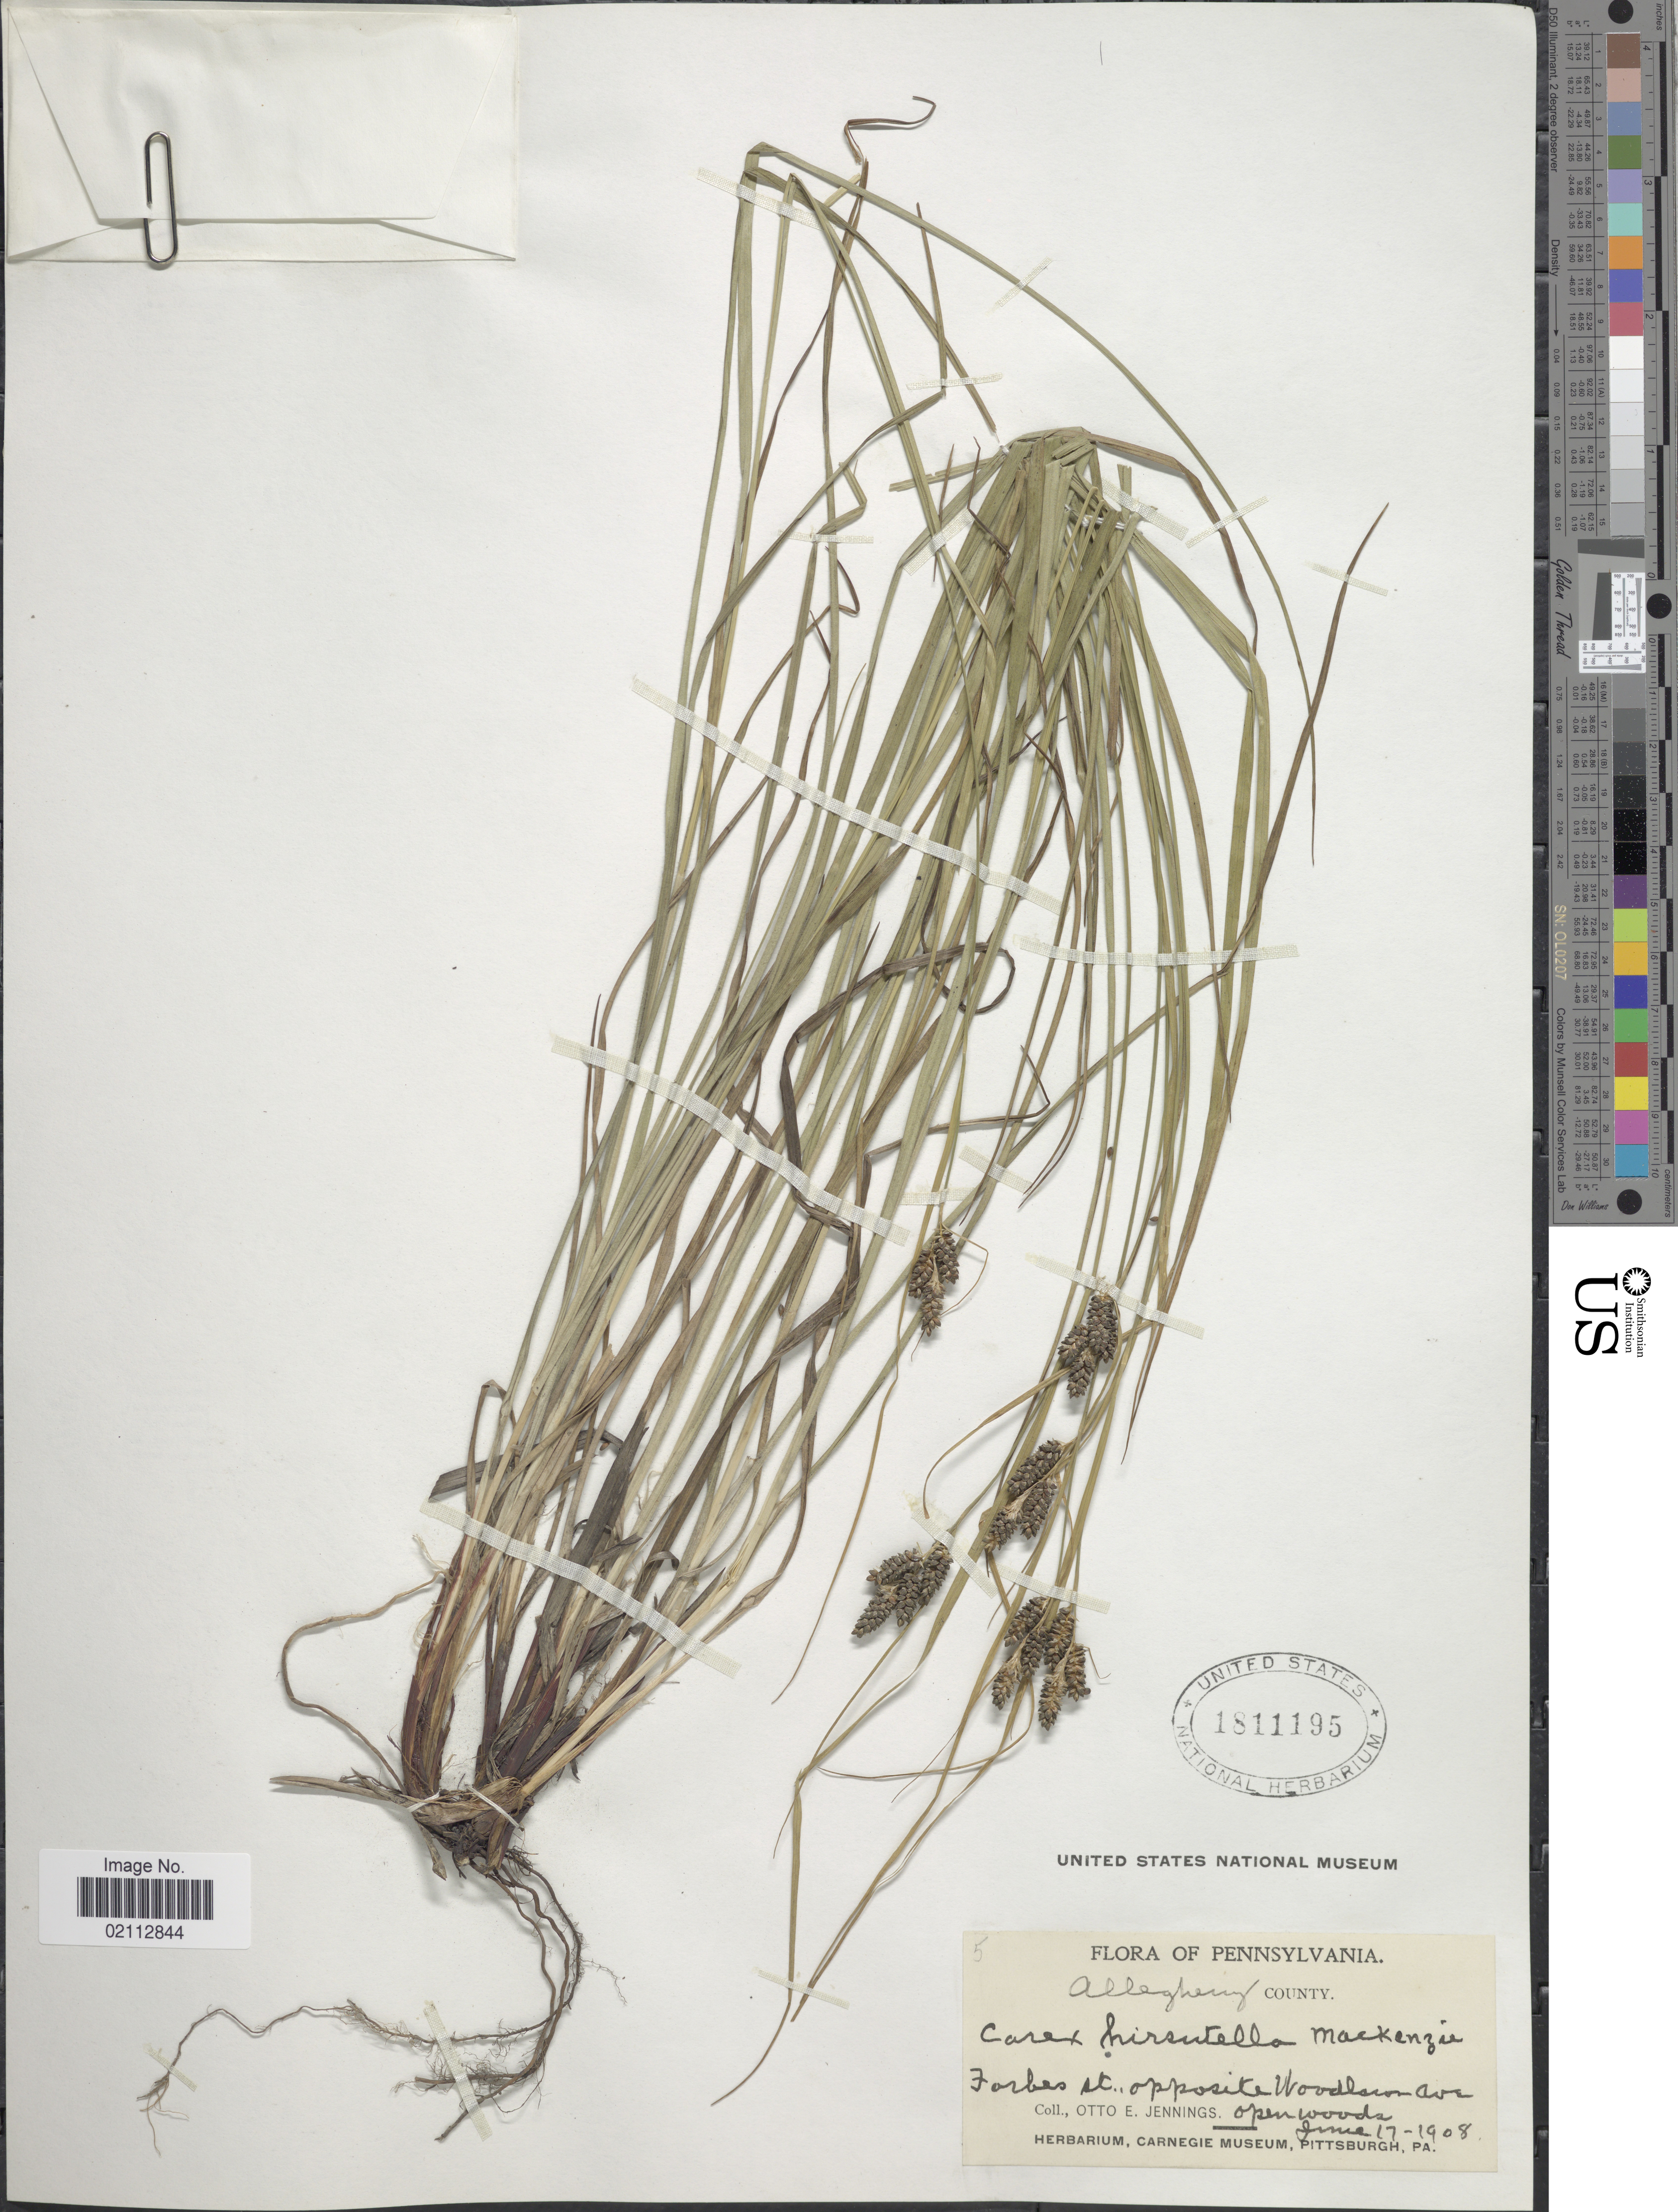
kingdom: Plantae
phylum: Tracheophyta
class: Liliopsida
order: Poales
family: Cyperaceae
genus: Carex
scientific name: Carex hirsutella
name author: Mack.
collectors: O. E. Jennings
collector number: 5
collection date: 1908-06-17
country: United States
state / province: Pennsylvania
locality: Alleghany County. Forbes St., opposite Woodlawn Ave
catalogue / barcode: US 1811195